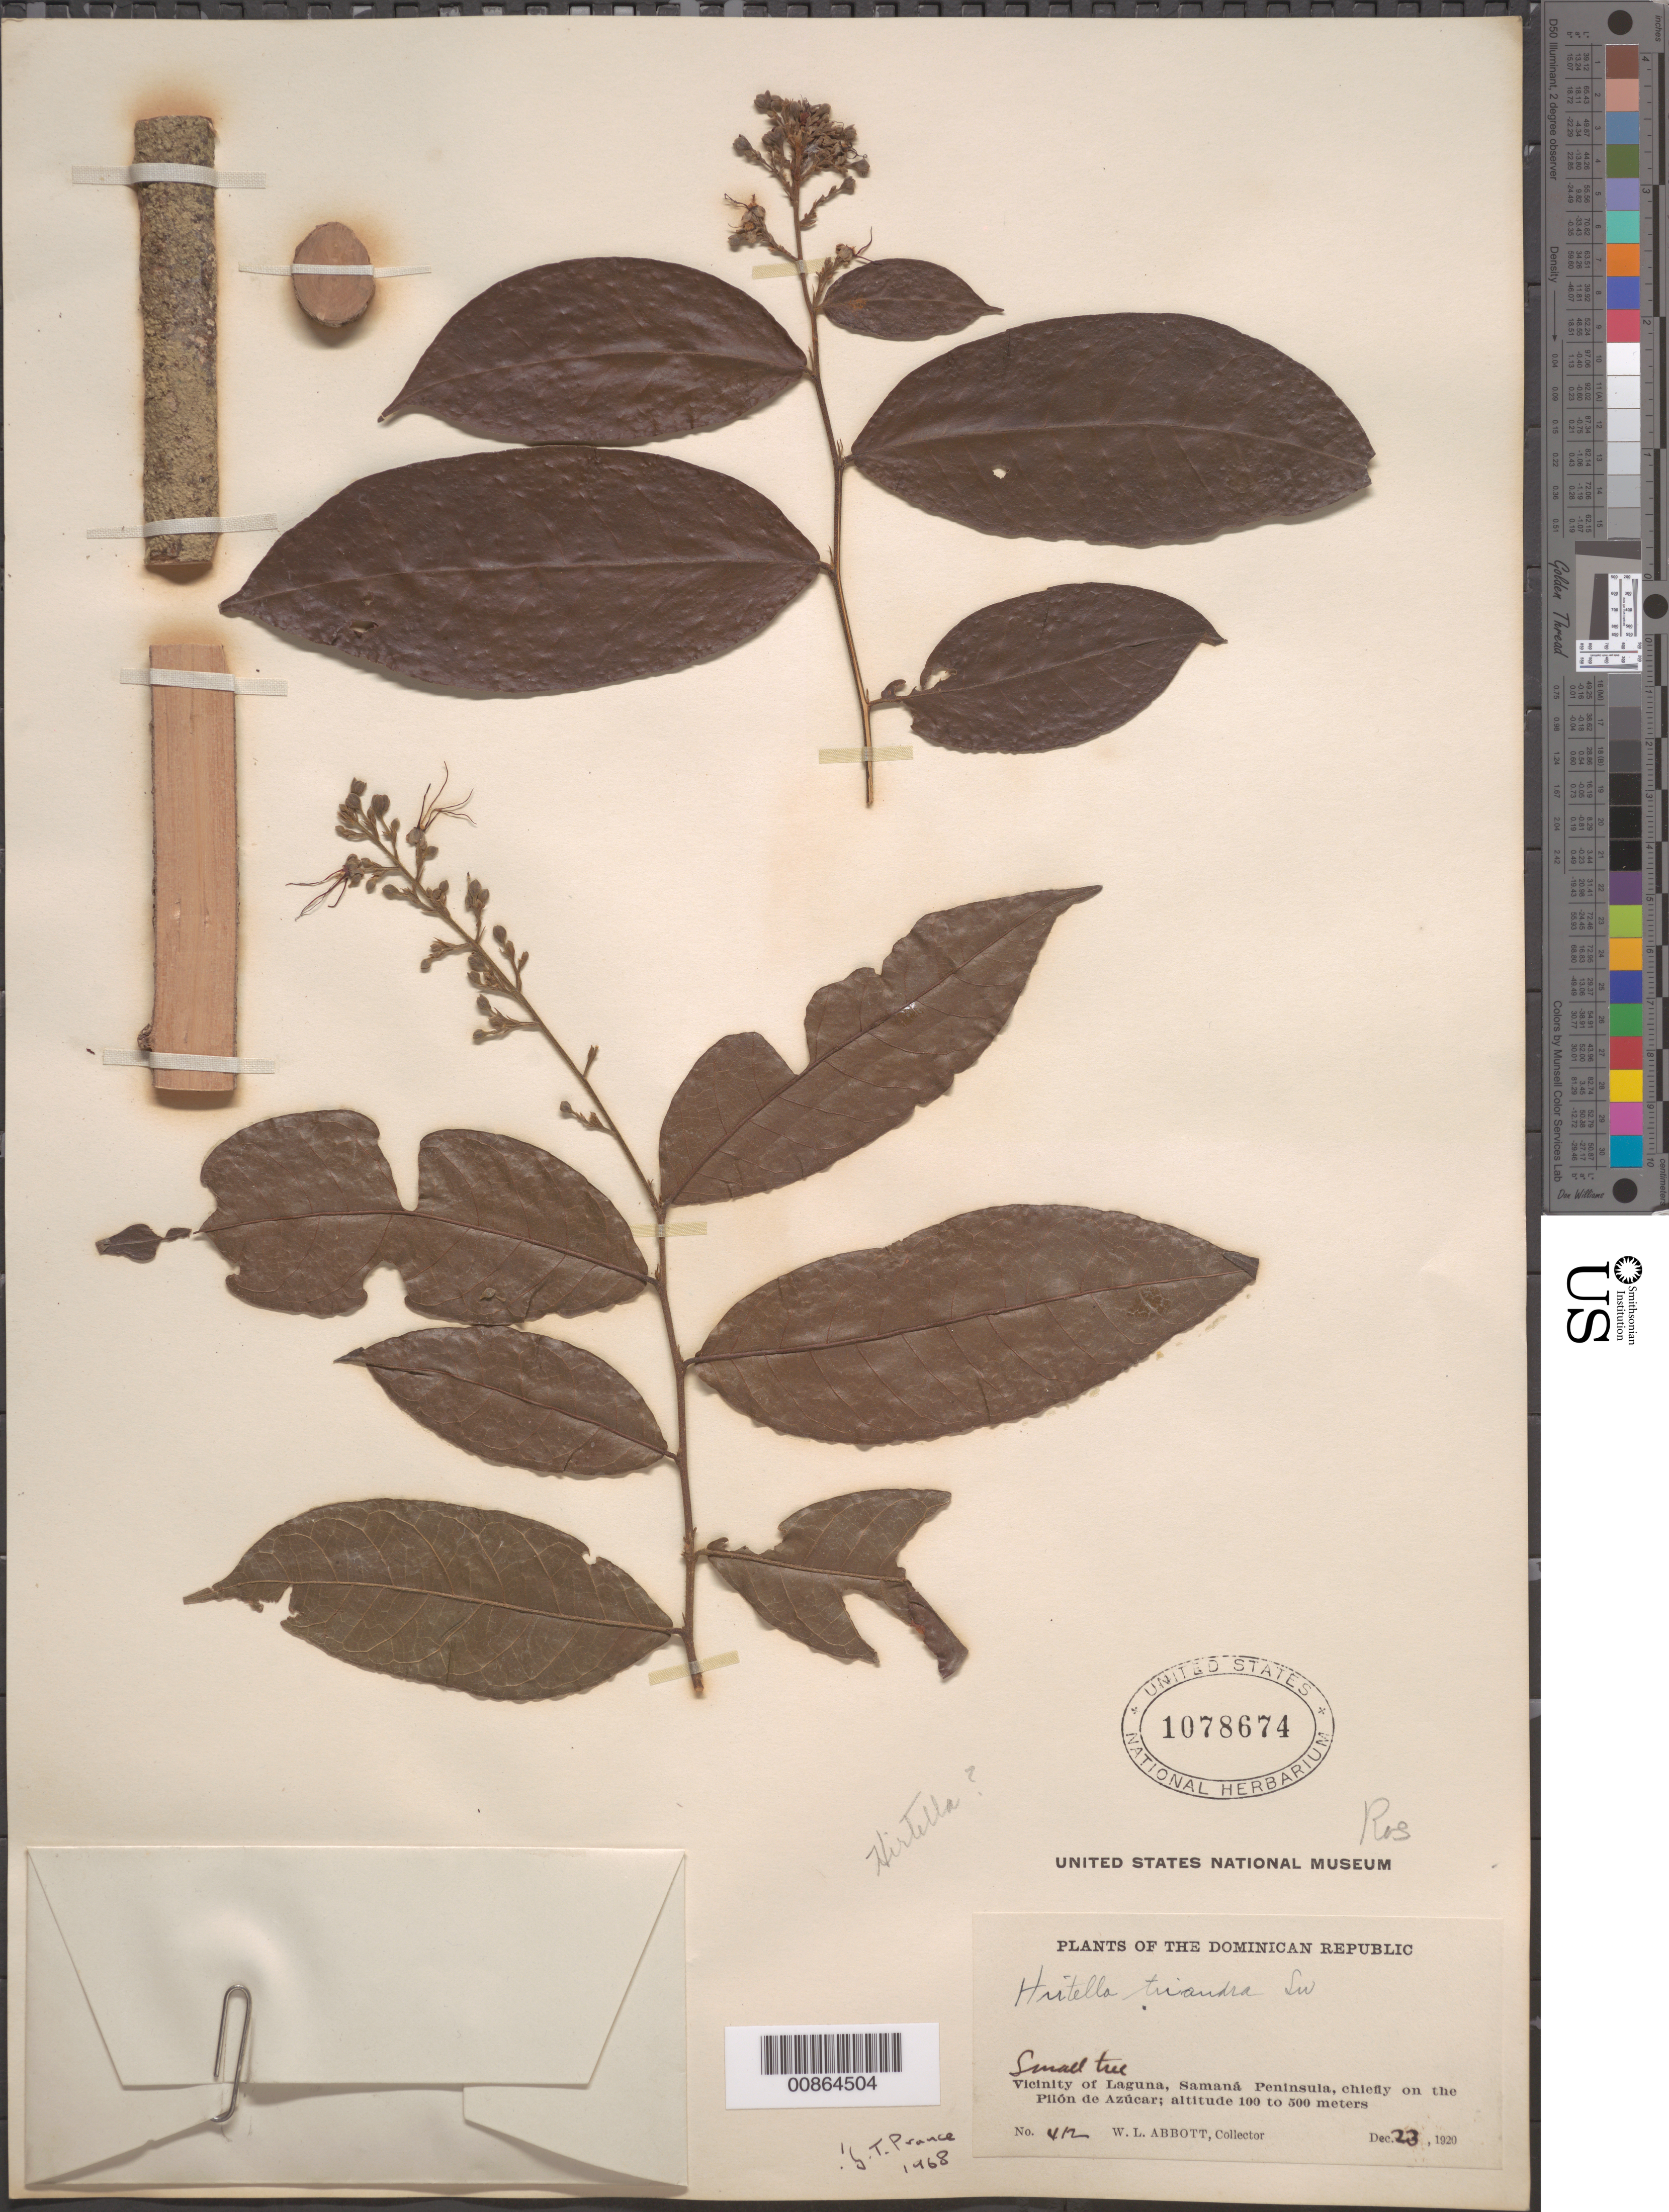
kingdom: Plantae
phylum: Tracheophyta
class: Magnoliopsida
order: Malpighiales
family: Chrysobalanaceae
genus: Hirtella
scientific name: Hirtella triandra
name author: Sw.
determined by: Prance, G. T.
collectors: W. L. Abbott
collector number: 412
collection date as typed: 23 Dec 1920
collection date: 1920-12-23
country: Dominican Republic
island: Hispaniola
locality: Vicinity of Laguna, Samaná Peninsula, chiefly on the Pilón de Azúcar.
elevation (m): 100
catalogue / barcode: US 1078674